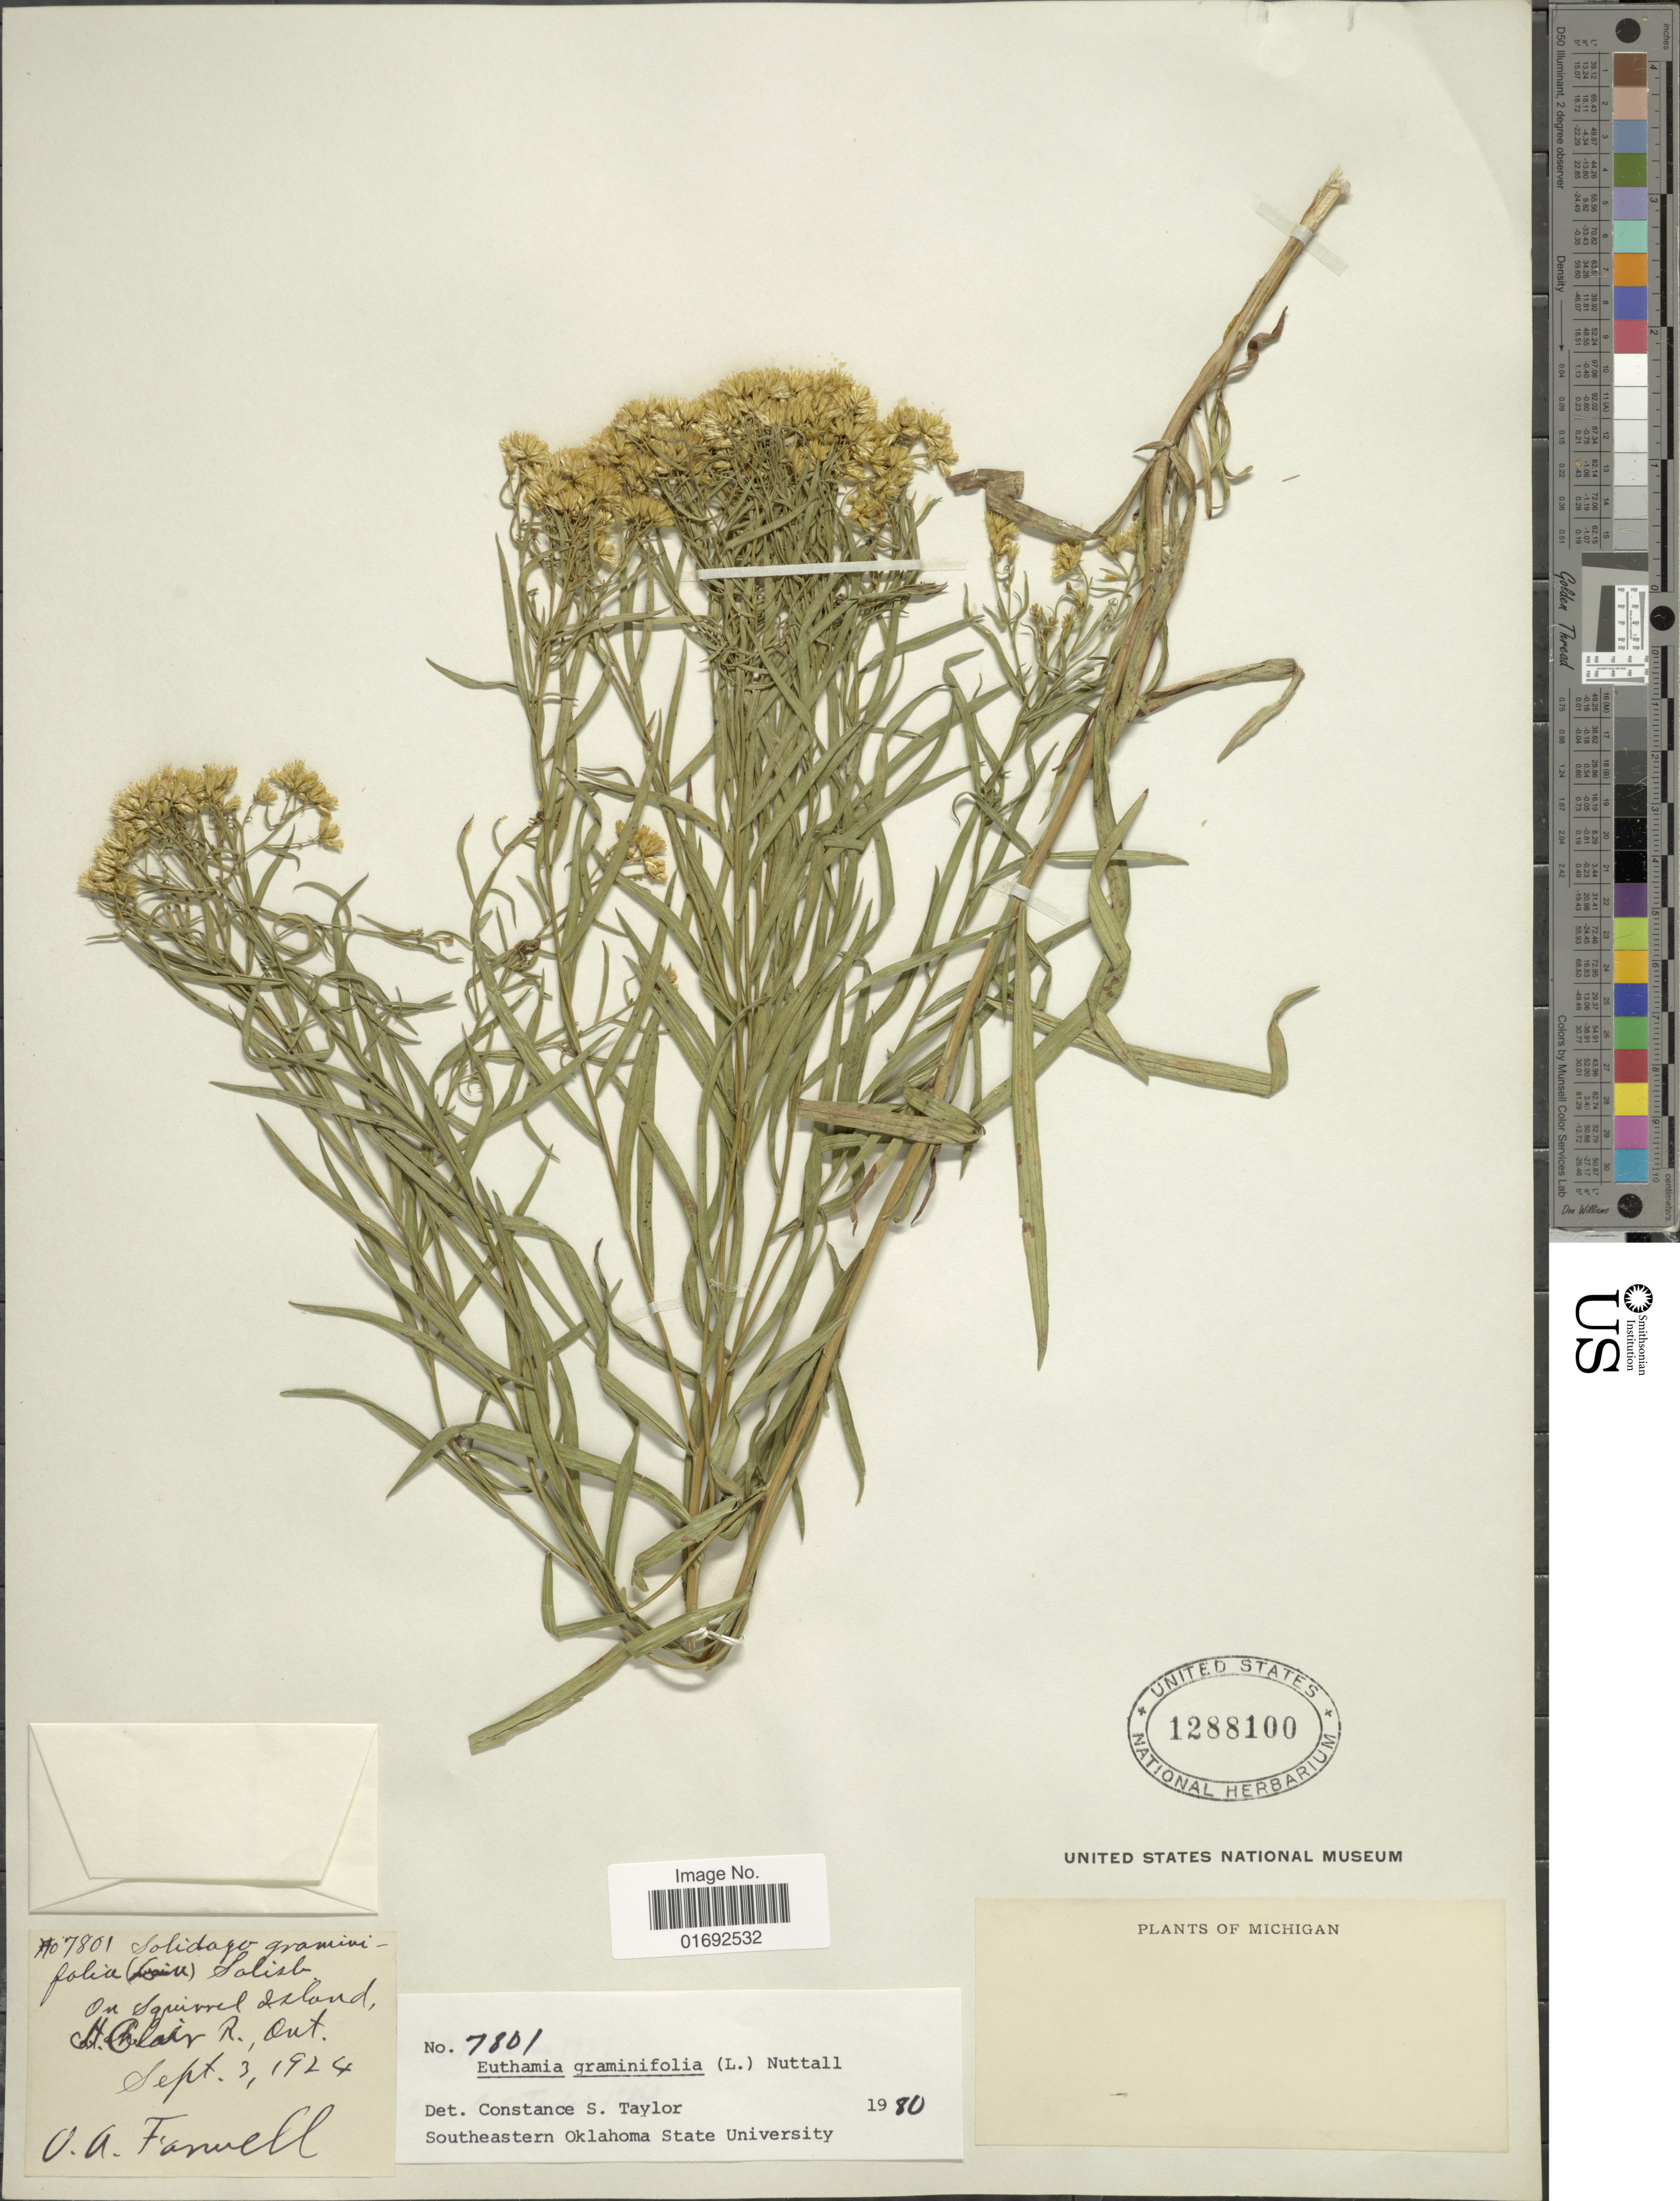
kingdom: Plantae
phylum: Tracheophyta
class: Magnoliopsida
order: Asterales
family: Asteraceae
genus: Euthamia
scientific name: Euthamia graminifolia var. major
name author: (Michx.) Moldenke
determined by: Urbatsch, Lowell E., Curator (LSU), Louisiana State University (UNITED STATES)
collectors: O. Farwell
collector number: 7801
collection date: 1924-09-03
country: Canada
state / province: Ontario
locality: On Squirrel Island, H. Clair R., Ont.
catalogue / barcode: US 1288100